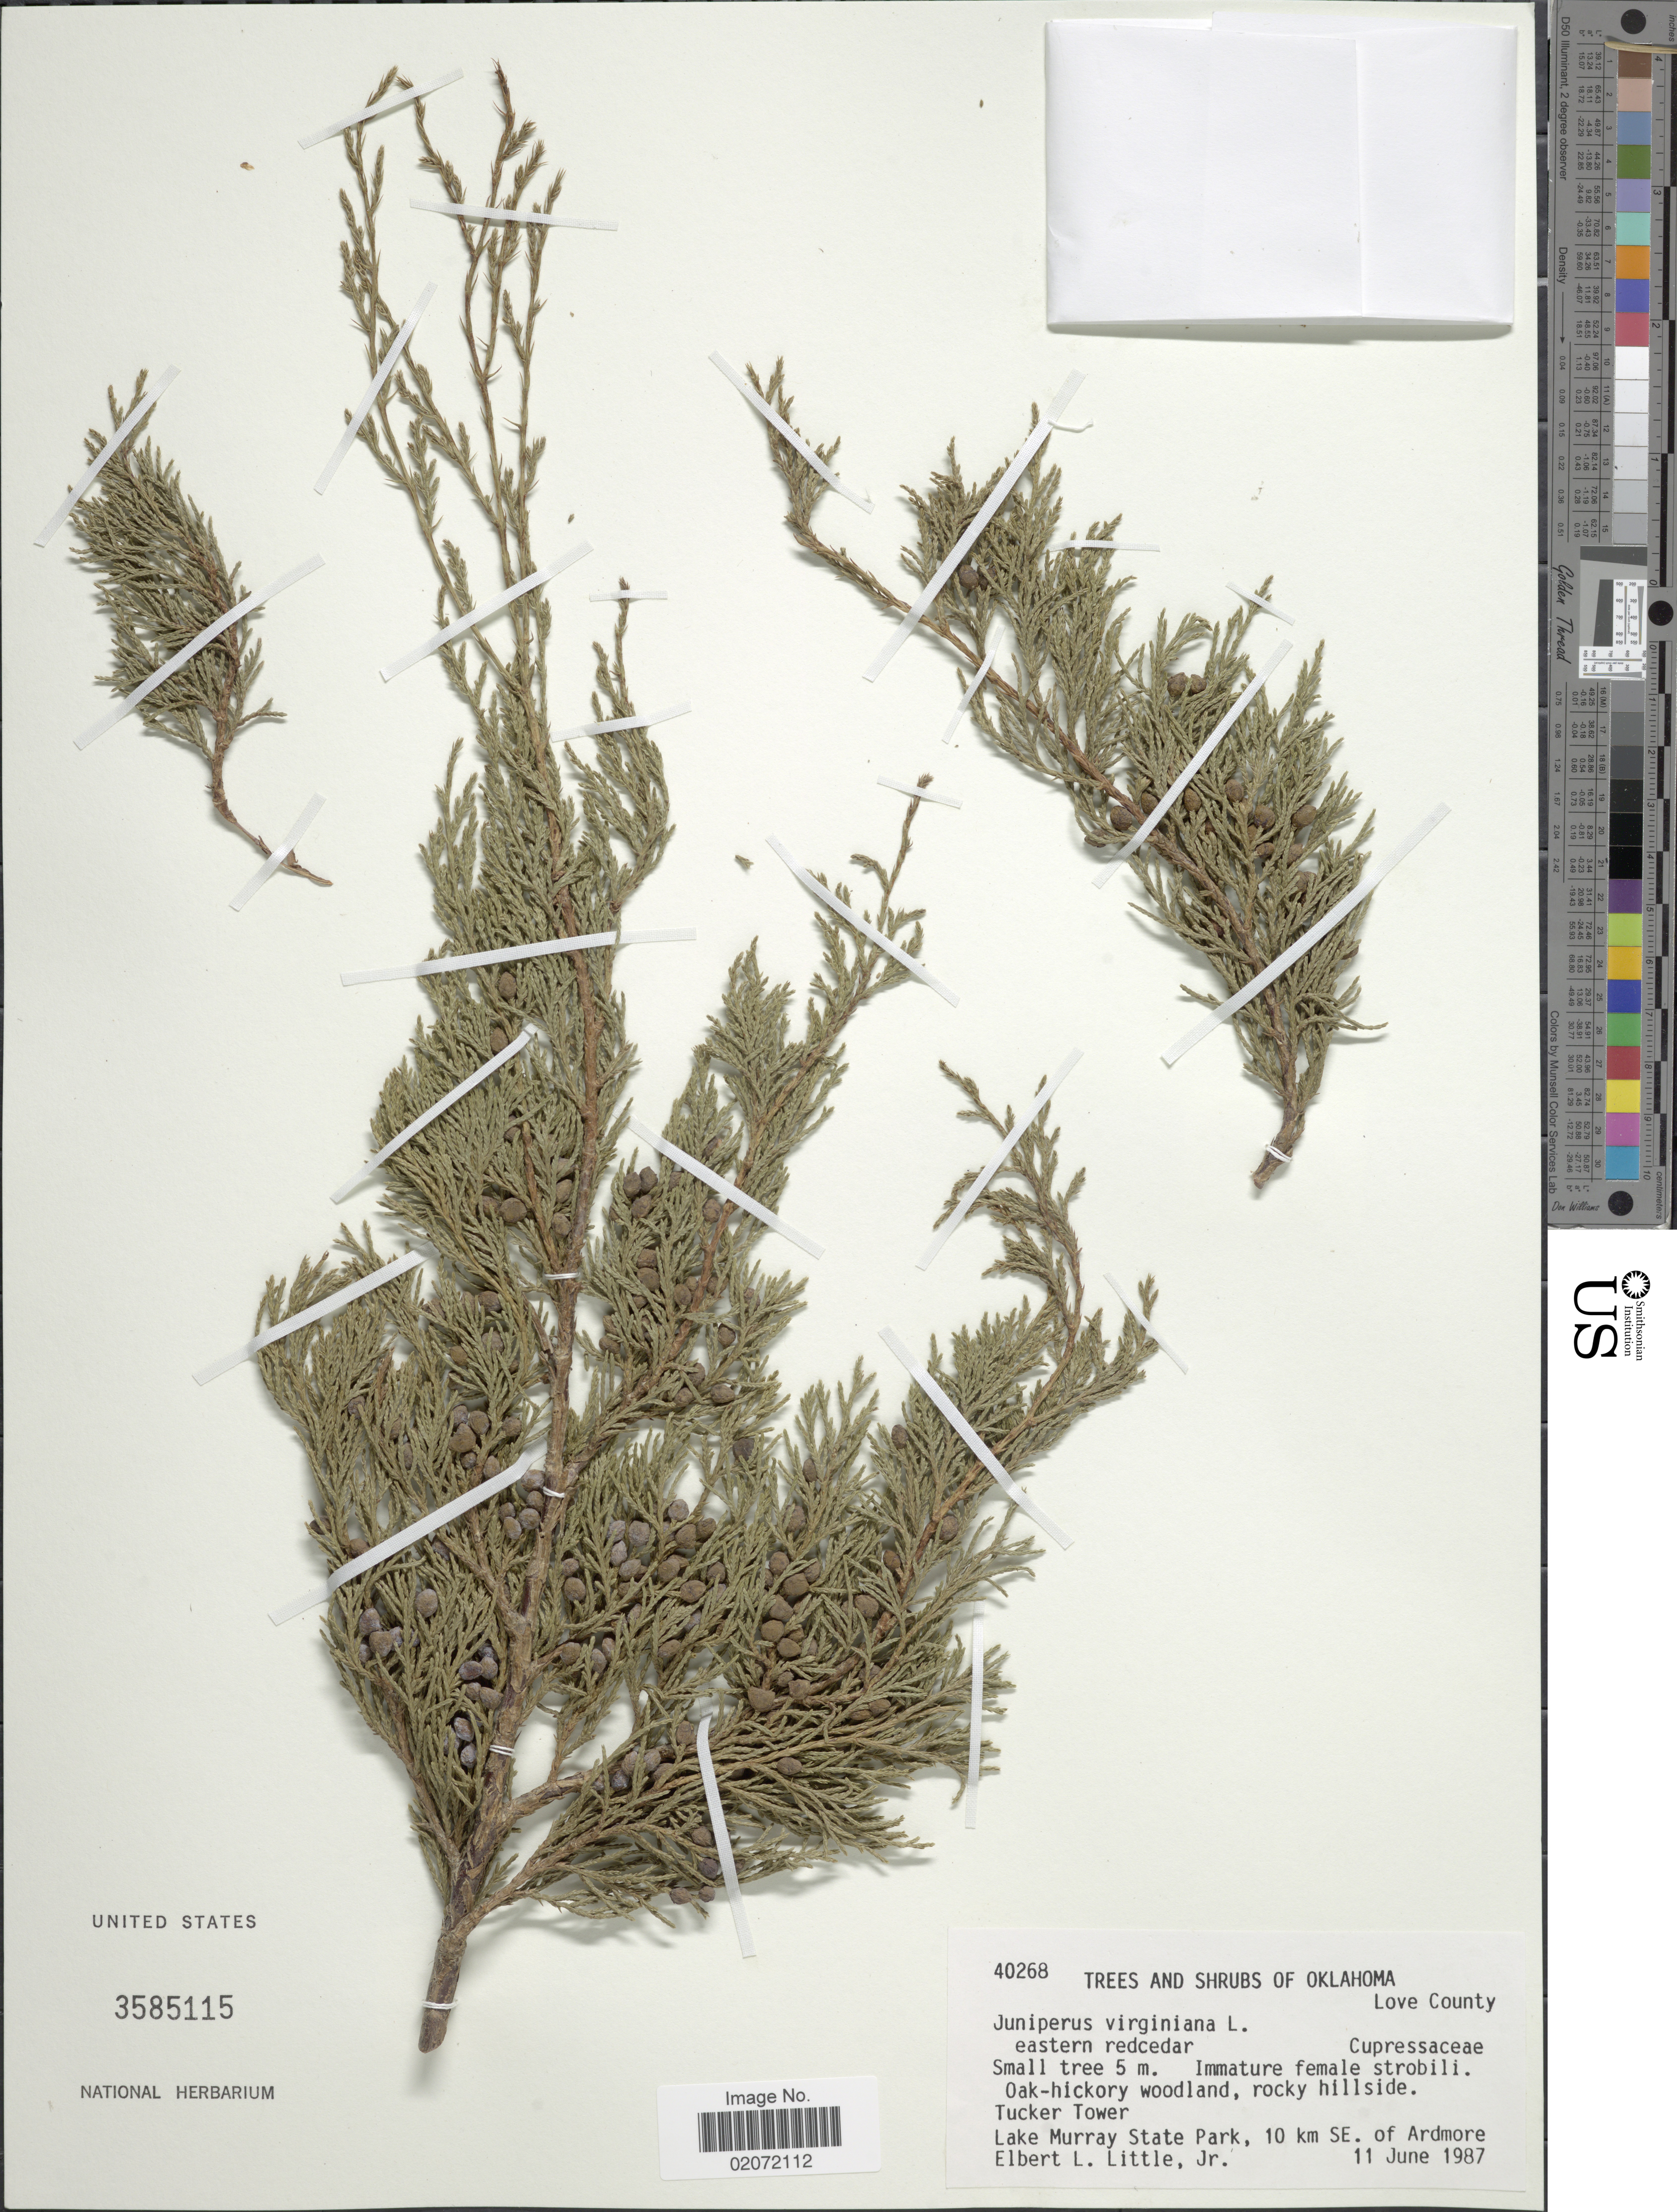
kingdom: Plantae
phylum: Tracheophyta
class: Pinopsida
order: Pinales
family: Cupressaceae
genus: Juniperus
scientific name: Juniperus virginiana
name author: L.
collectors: E. L. Little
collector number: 40268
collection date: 1987-06-11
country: United States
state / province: Oklahoma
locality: Love County. Oak-hickory woodland, rocky hillside.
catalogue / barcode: US 3585115